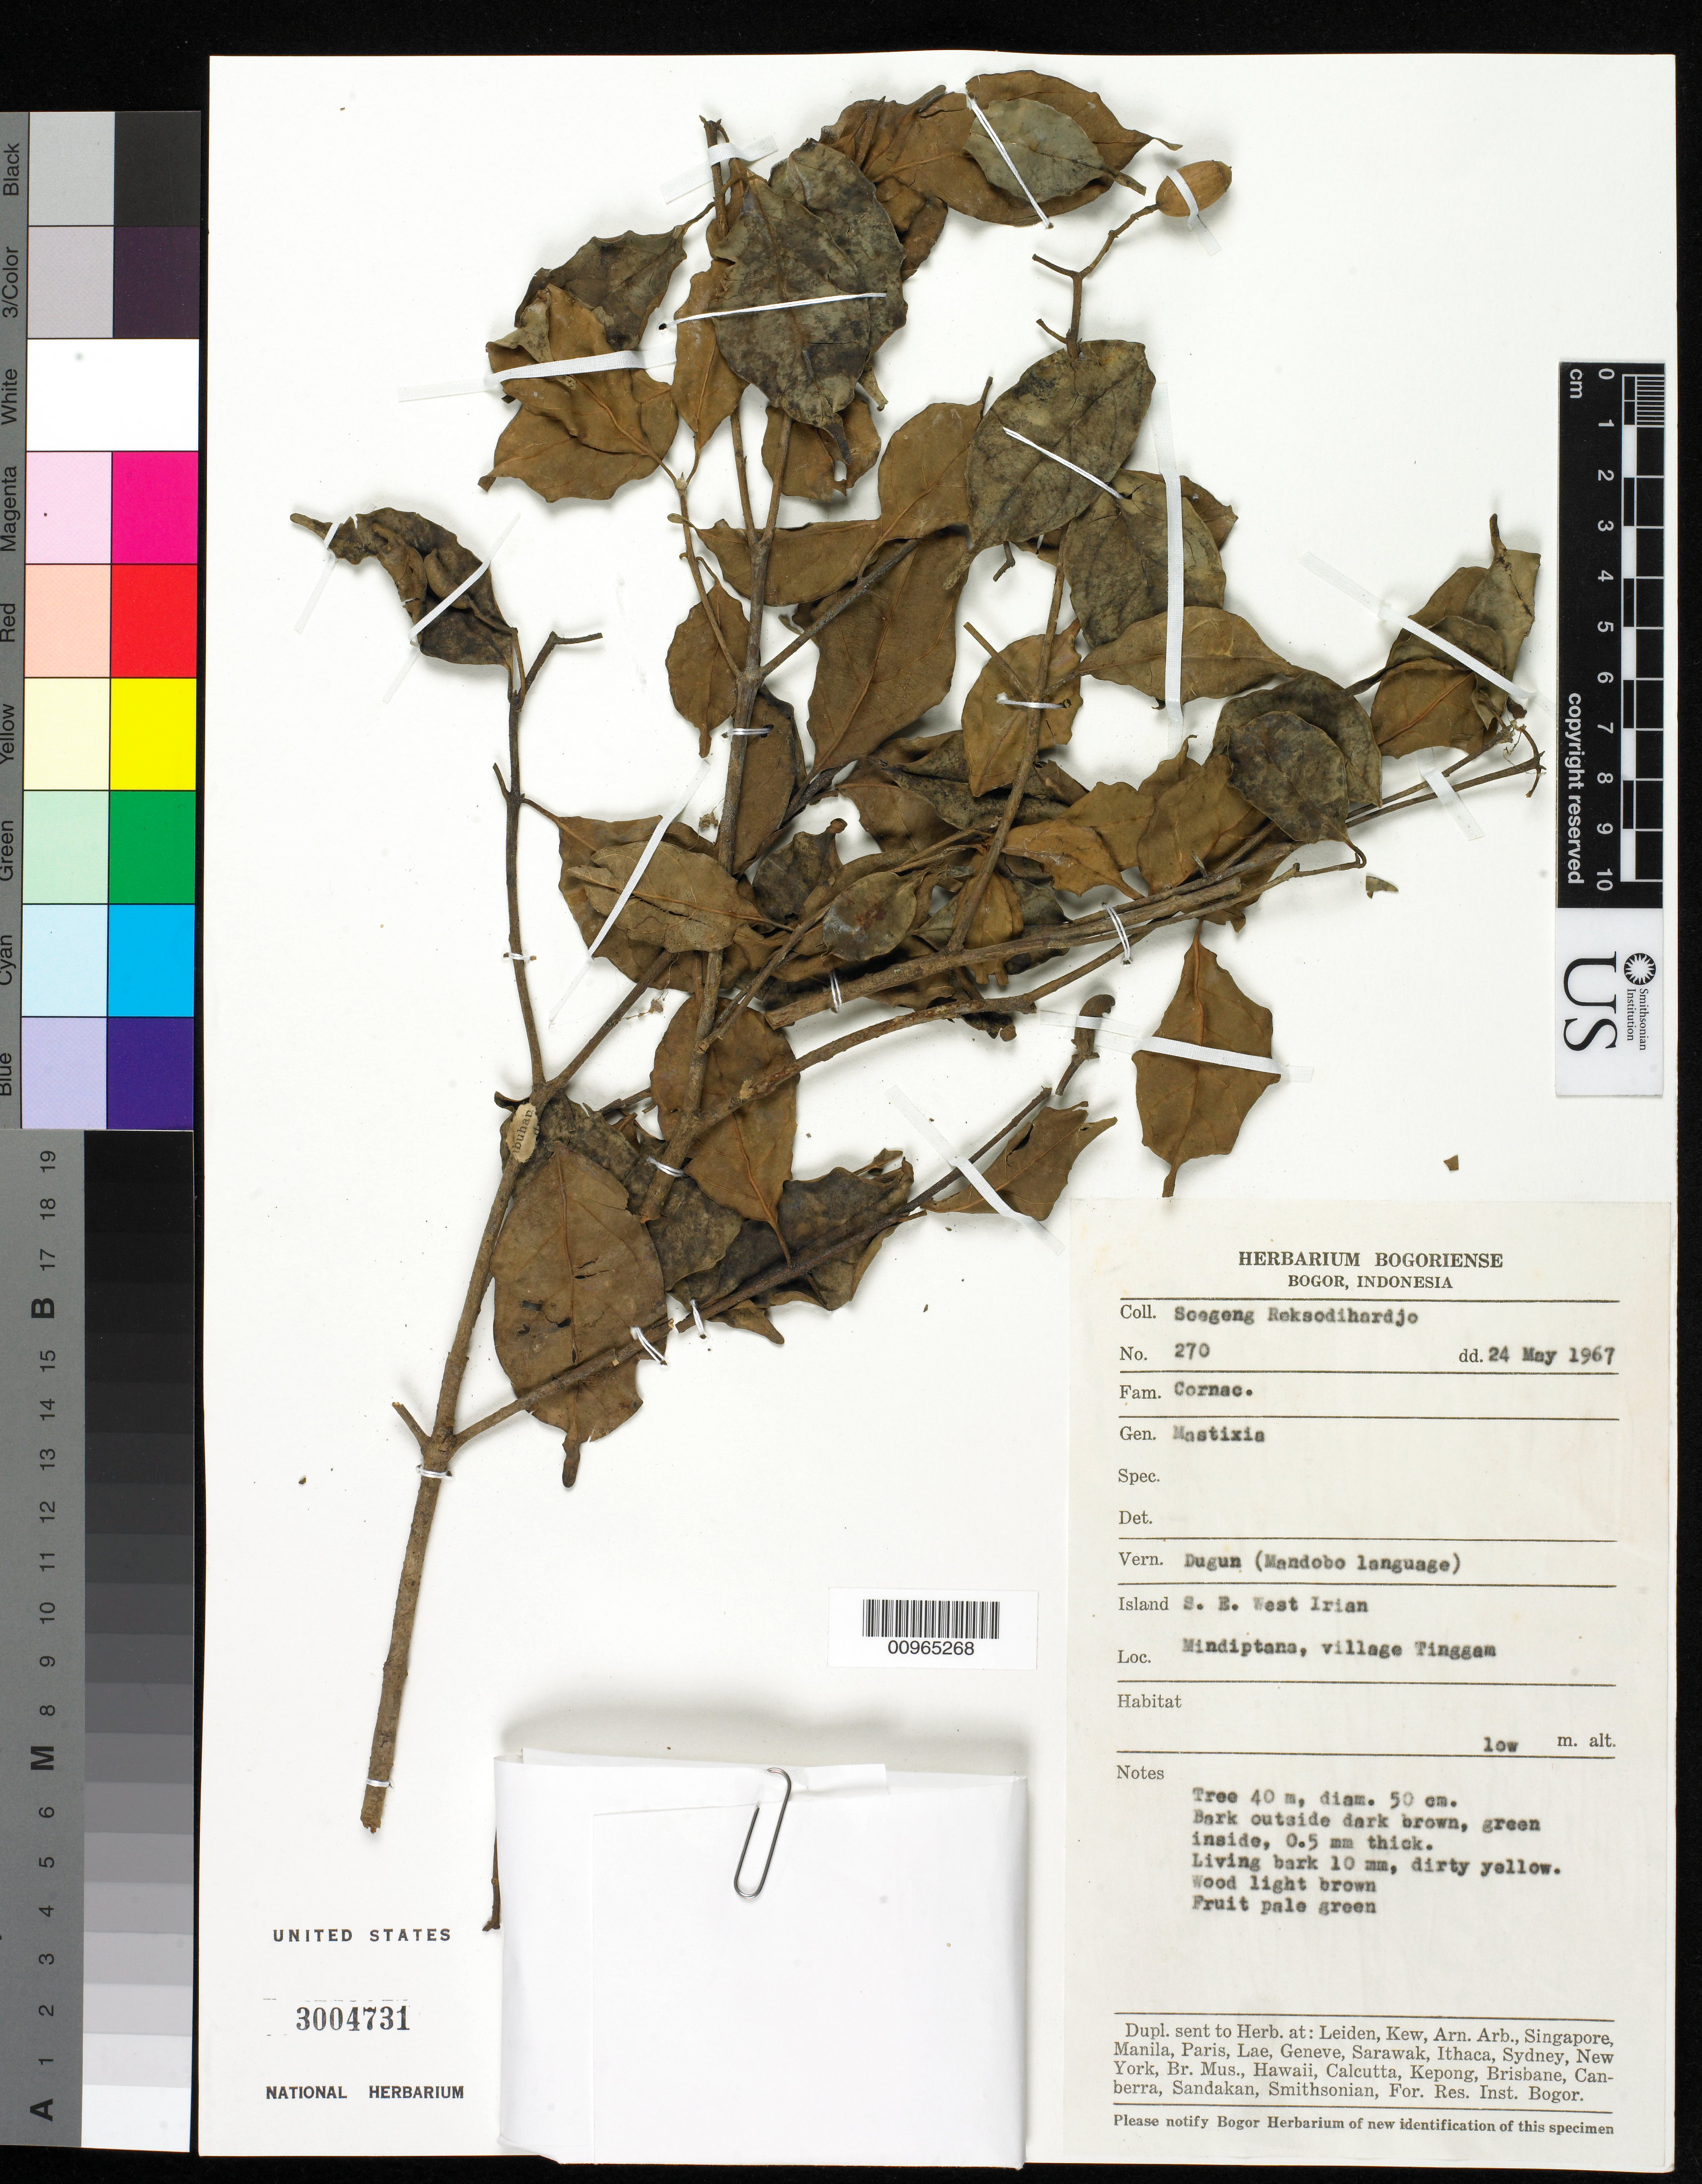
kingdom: Plantae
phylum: Tracheophyta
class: Magnoliopsida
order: Cornales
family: Nyssaceae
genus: Mastixia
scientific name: Mastixia sp.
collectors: S. Reksodihardjo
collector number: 270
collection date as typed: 24 May 1967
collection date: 1967-05-24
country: Indonesia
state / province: Papua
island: New Guinea I.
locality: Mindiptana, village Tinggam, S.E. West Irian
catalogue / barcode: US 3004731